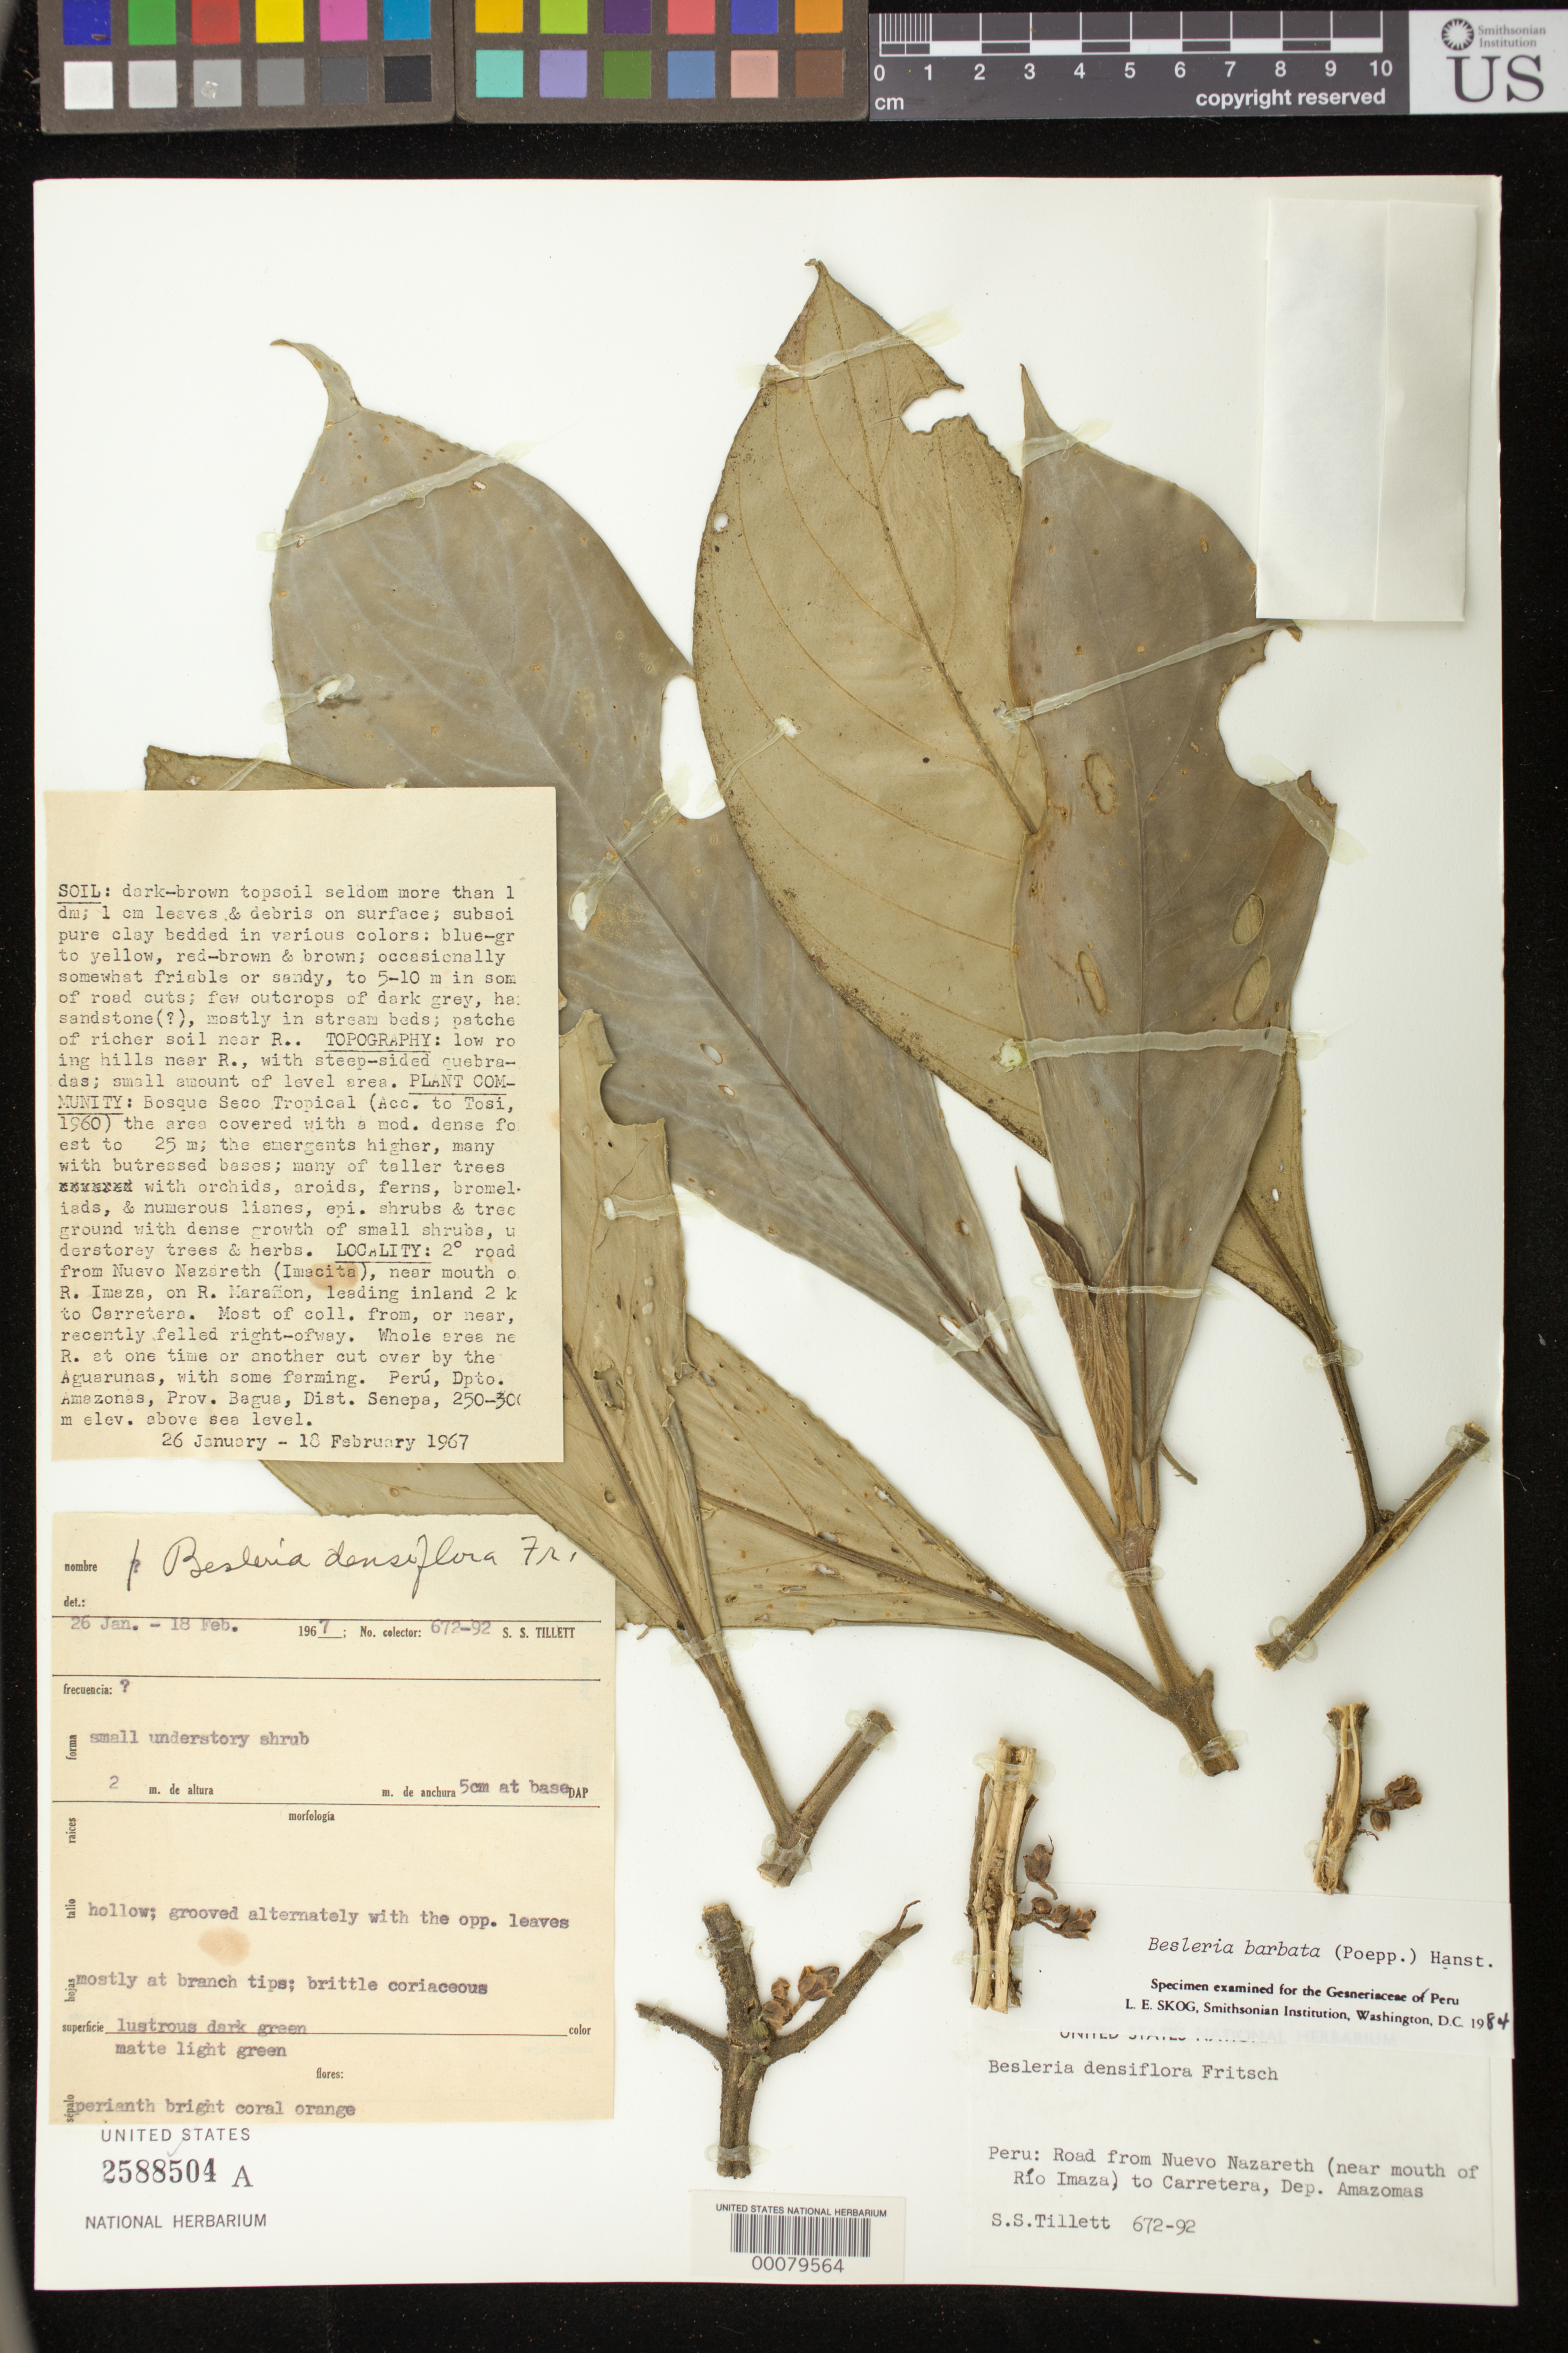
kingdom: Plantae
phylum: Tracheophyta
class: Magnoliopsida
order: Lamiales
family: Gesneriaceae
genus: Besleria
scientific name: Besleria barbata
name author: (Poepp.) Hanst.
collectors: S. S. Tillett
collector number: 672 -92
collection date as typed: Jan-Feb 1967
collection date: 1967-01/1967-02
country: Peru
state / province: Amazonas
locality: Prov. Bagua; Dist. Senepa, road from Nuevo Nazareth (near mouth of Rio Imaza) to carretera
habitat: Dry tropical forest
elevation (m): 250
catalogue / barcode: US 2588504A